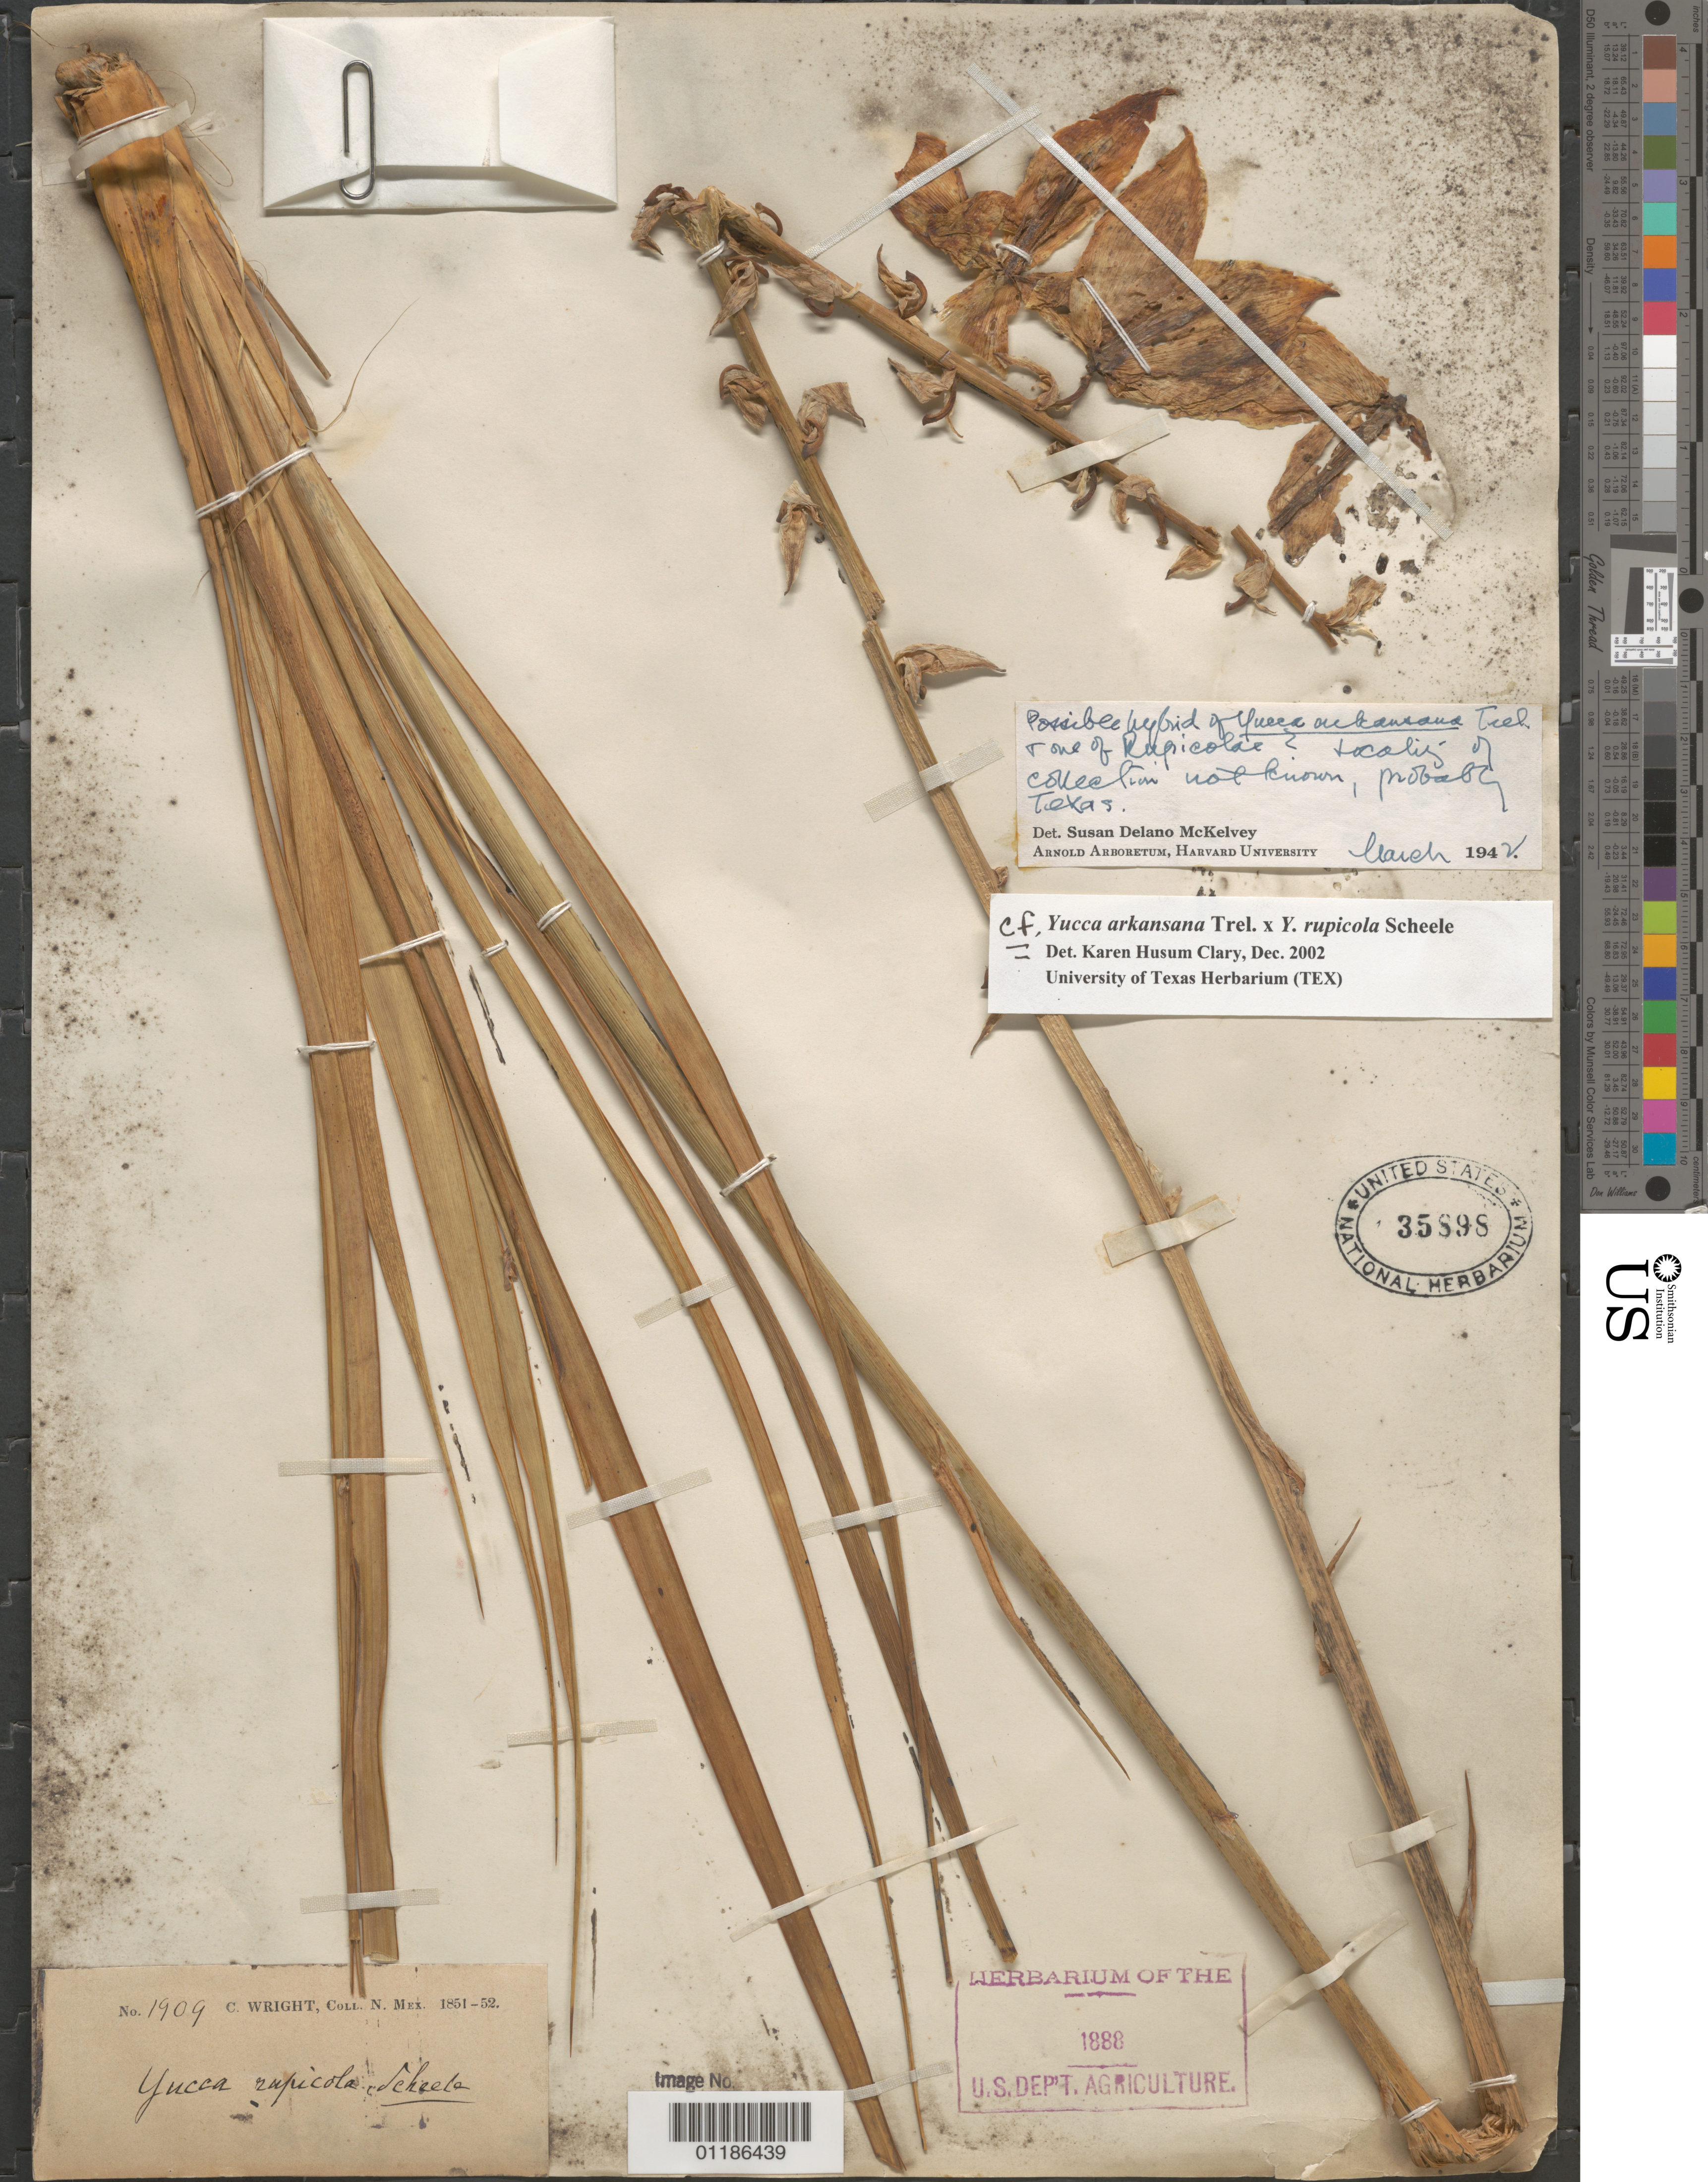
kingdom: Plantae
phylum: Tracheophyta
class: Liliopsida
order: Asparagales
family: Asparagaceae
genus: Yucca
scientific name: Yucca arkansana x Y. rupicola Scheele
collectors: C. Wright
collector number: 1909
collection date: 1851/1852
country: United States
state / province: New Mexico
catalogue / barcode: US 35898